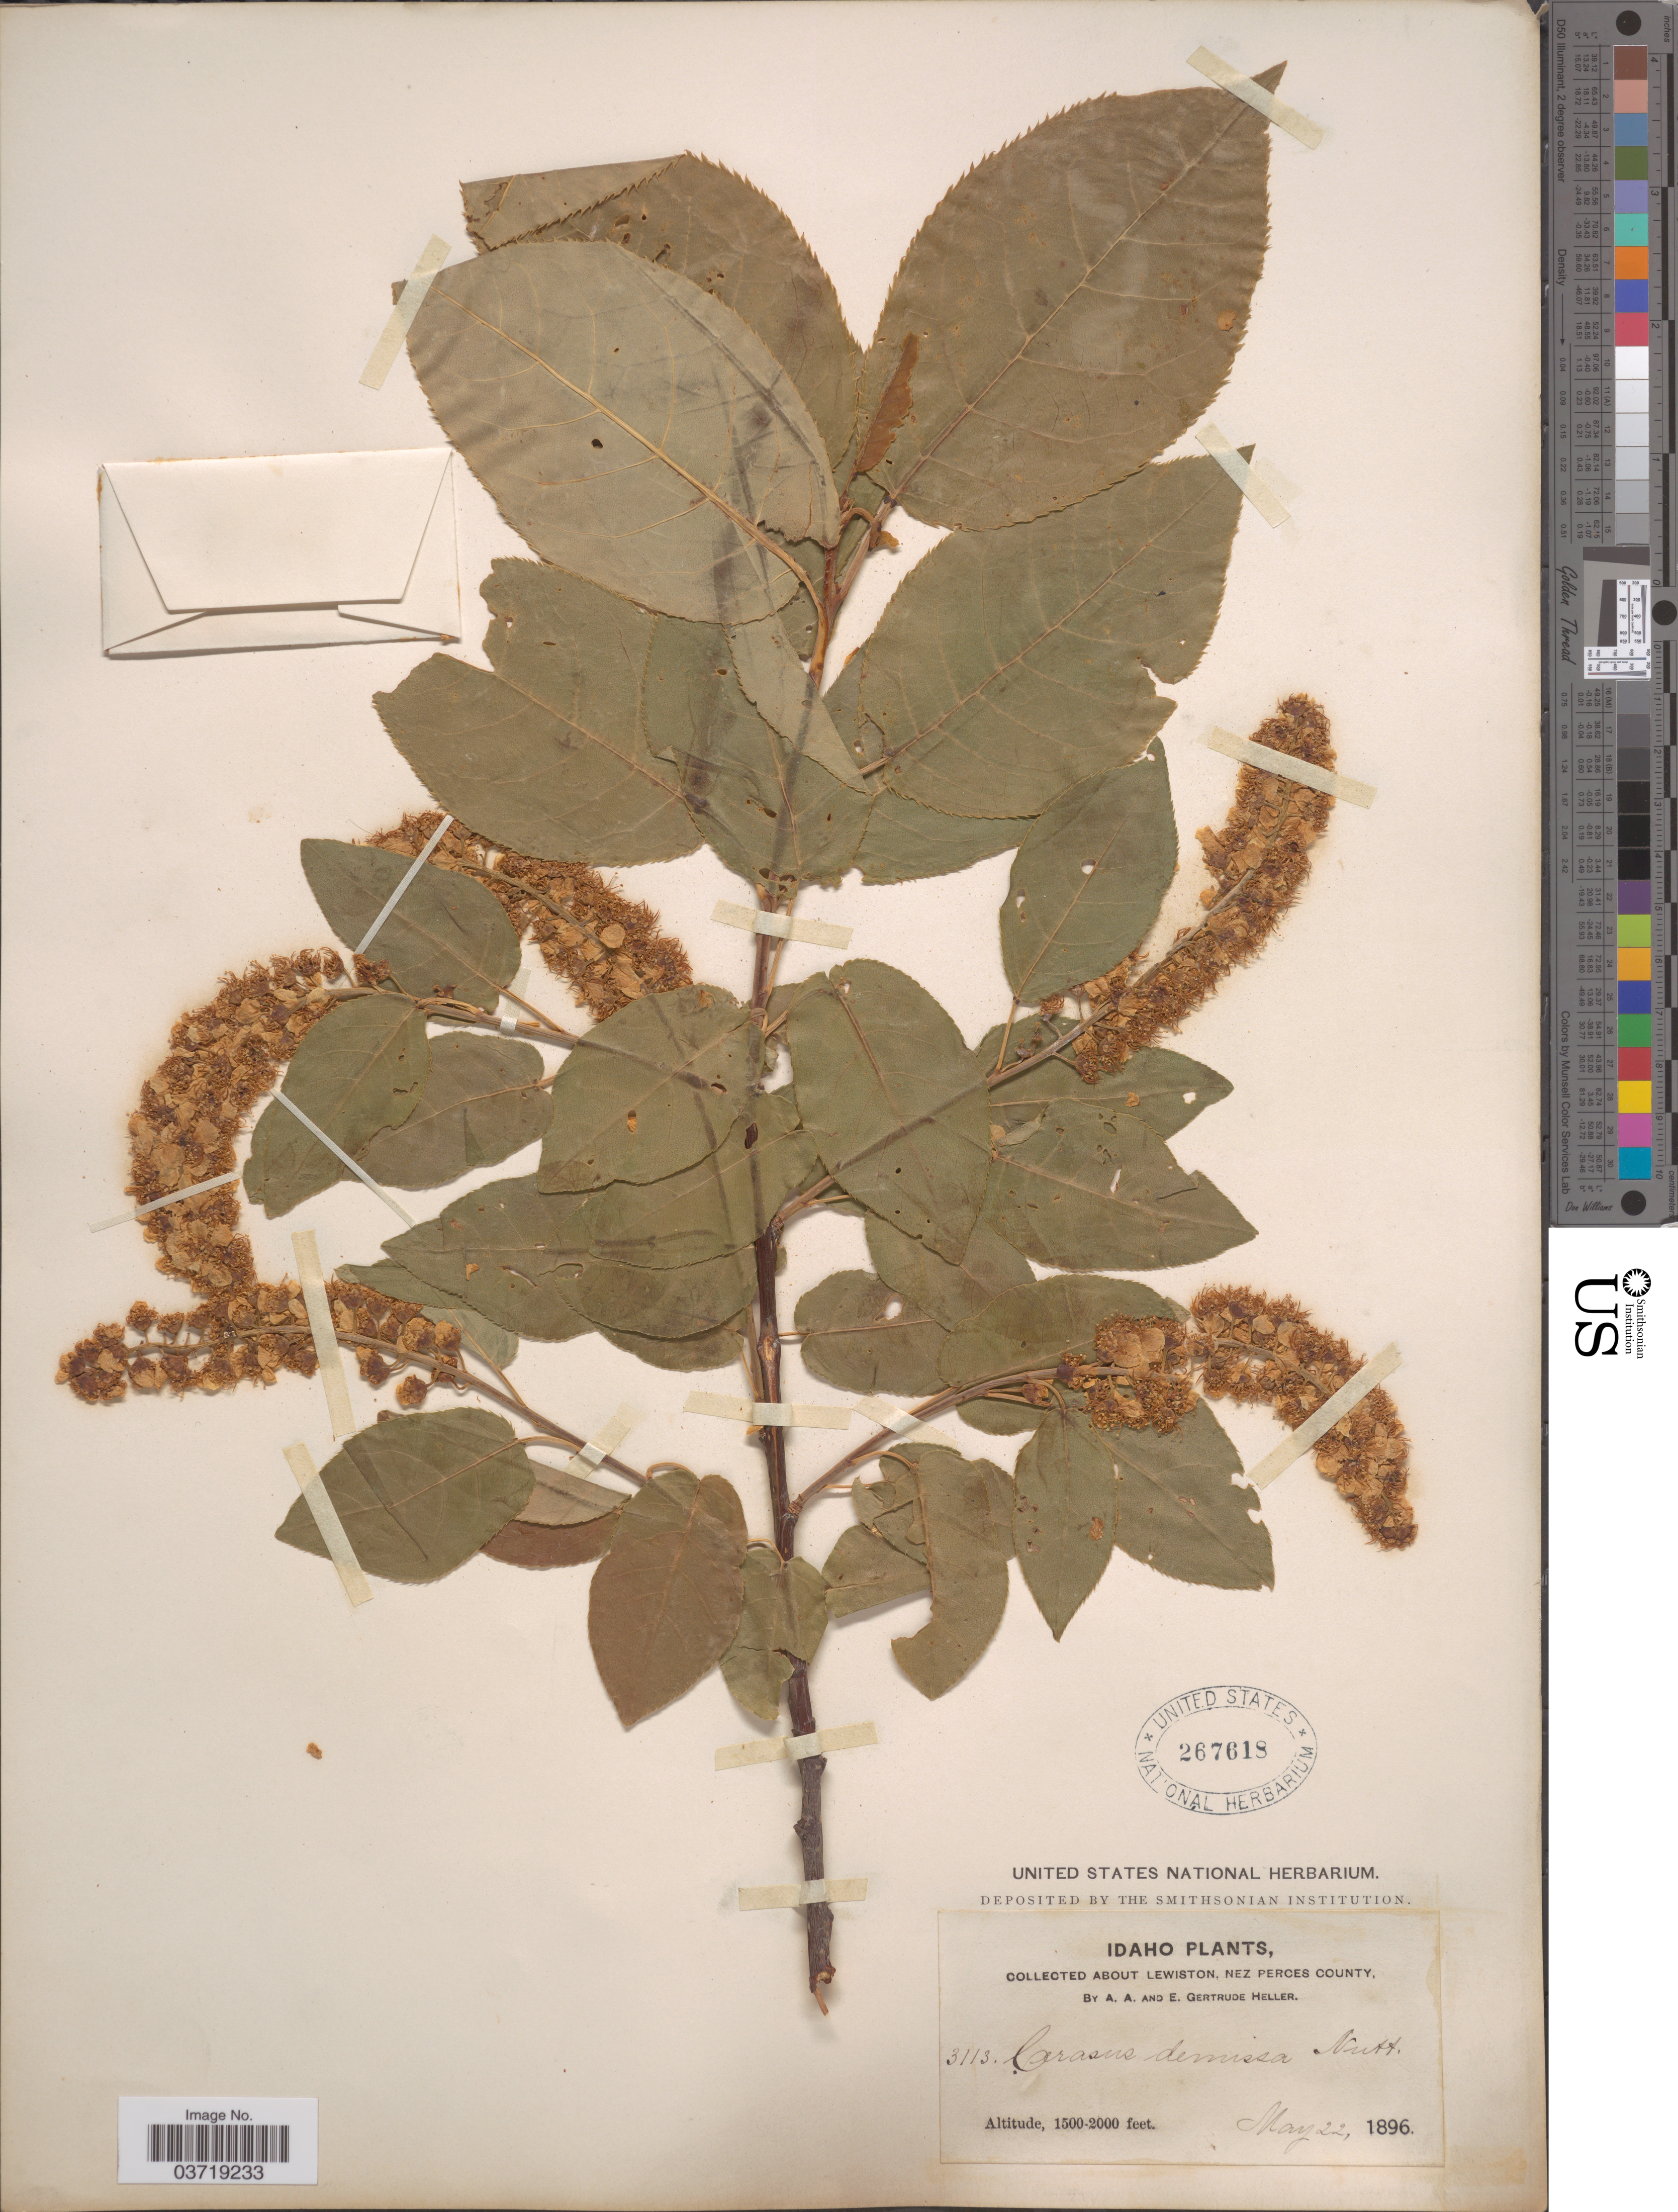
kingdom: Plantae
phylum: Tracheophyta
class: Magnoliopsida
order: Rosales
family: Rosaceae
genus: Prunus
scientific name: Prunus virginiana var. demissa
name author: (Nutt.) Torr.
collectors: A. A. Heller & E. G. Heller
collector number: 3113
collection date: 1896-05-22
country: United States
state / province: Idaho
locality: About Lewiston, Nez Perces County.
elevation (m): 457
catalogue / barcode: US 267618